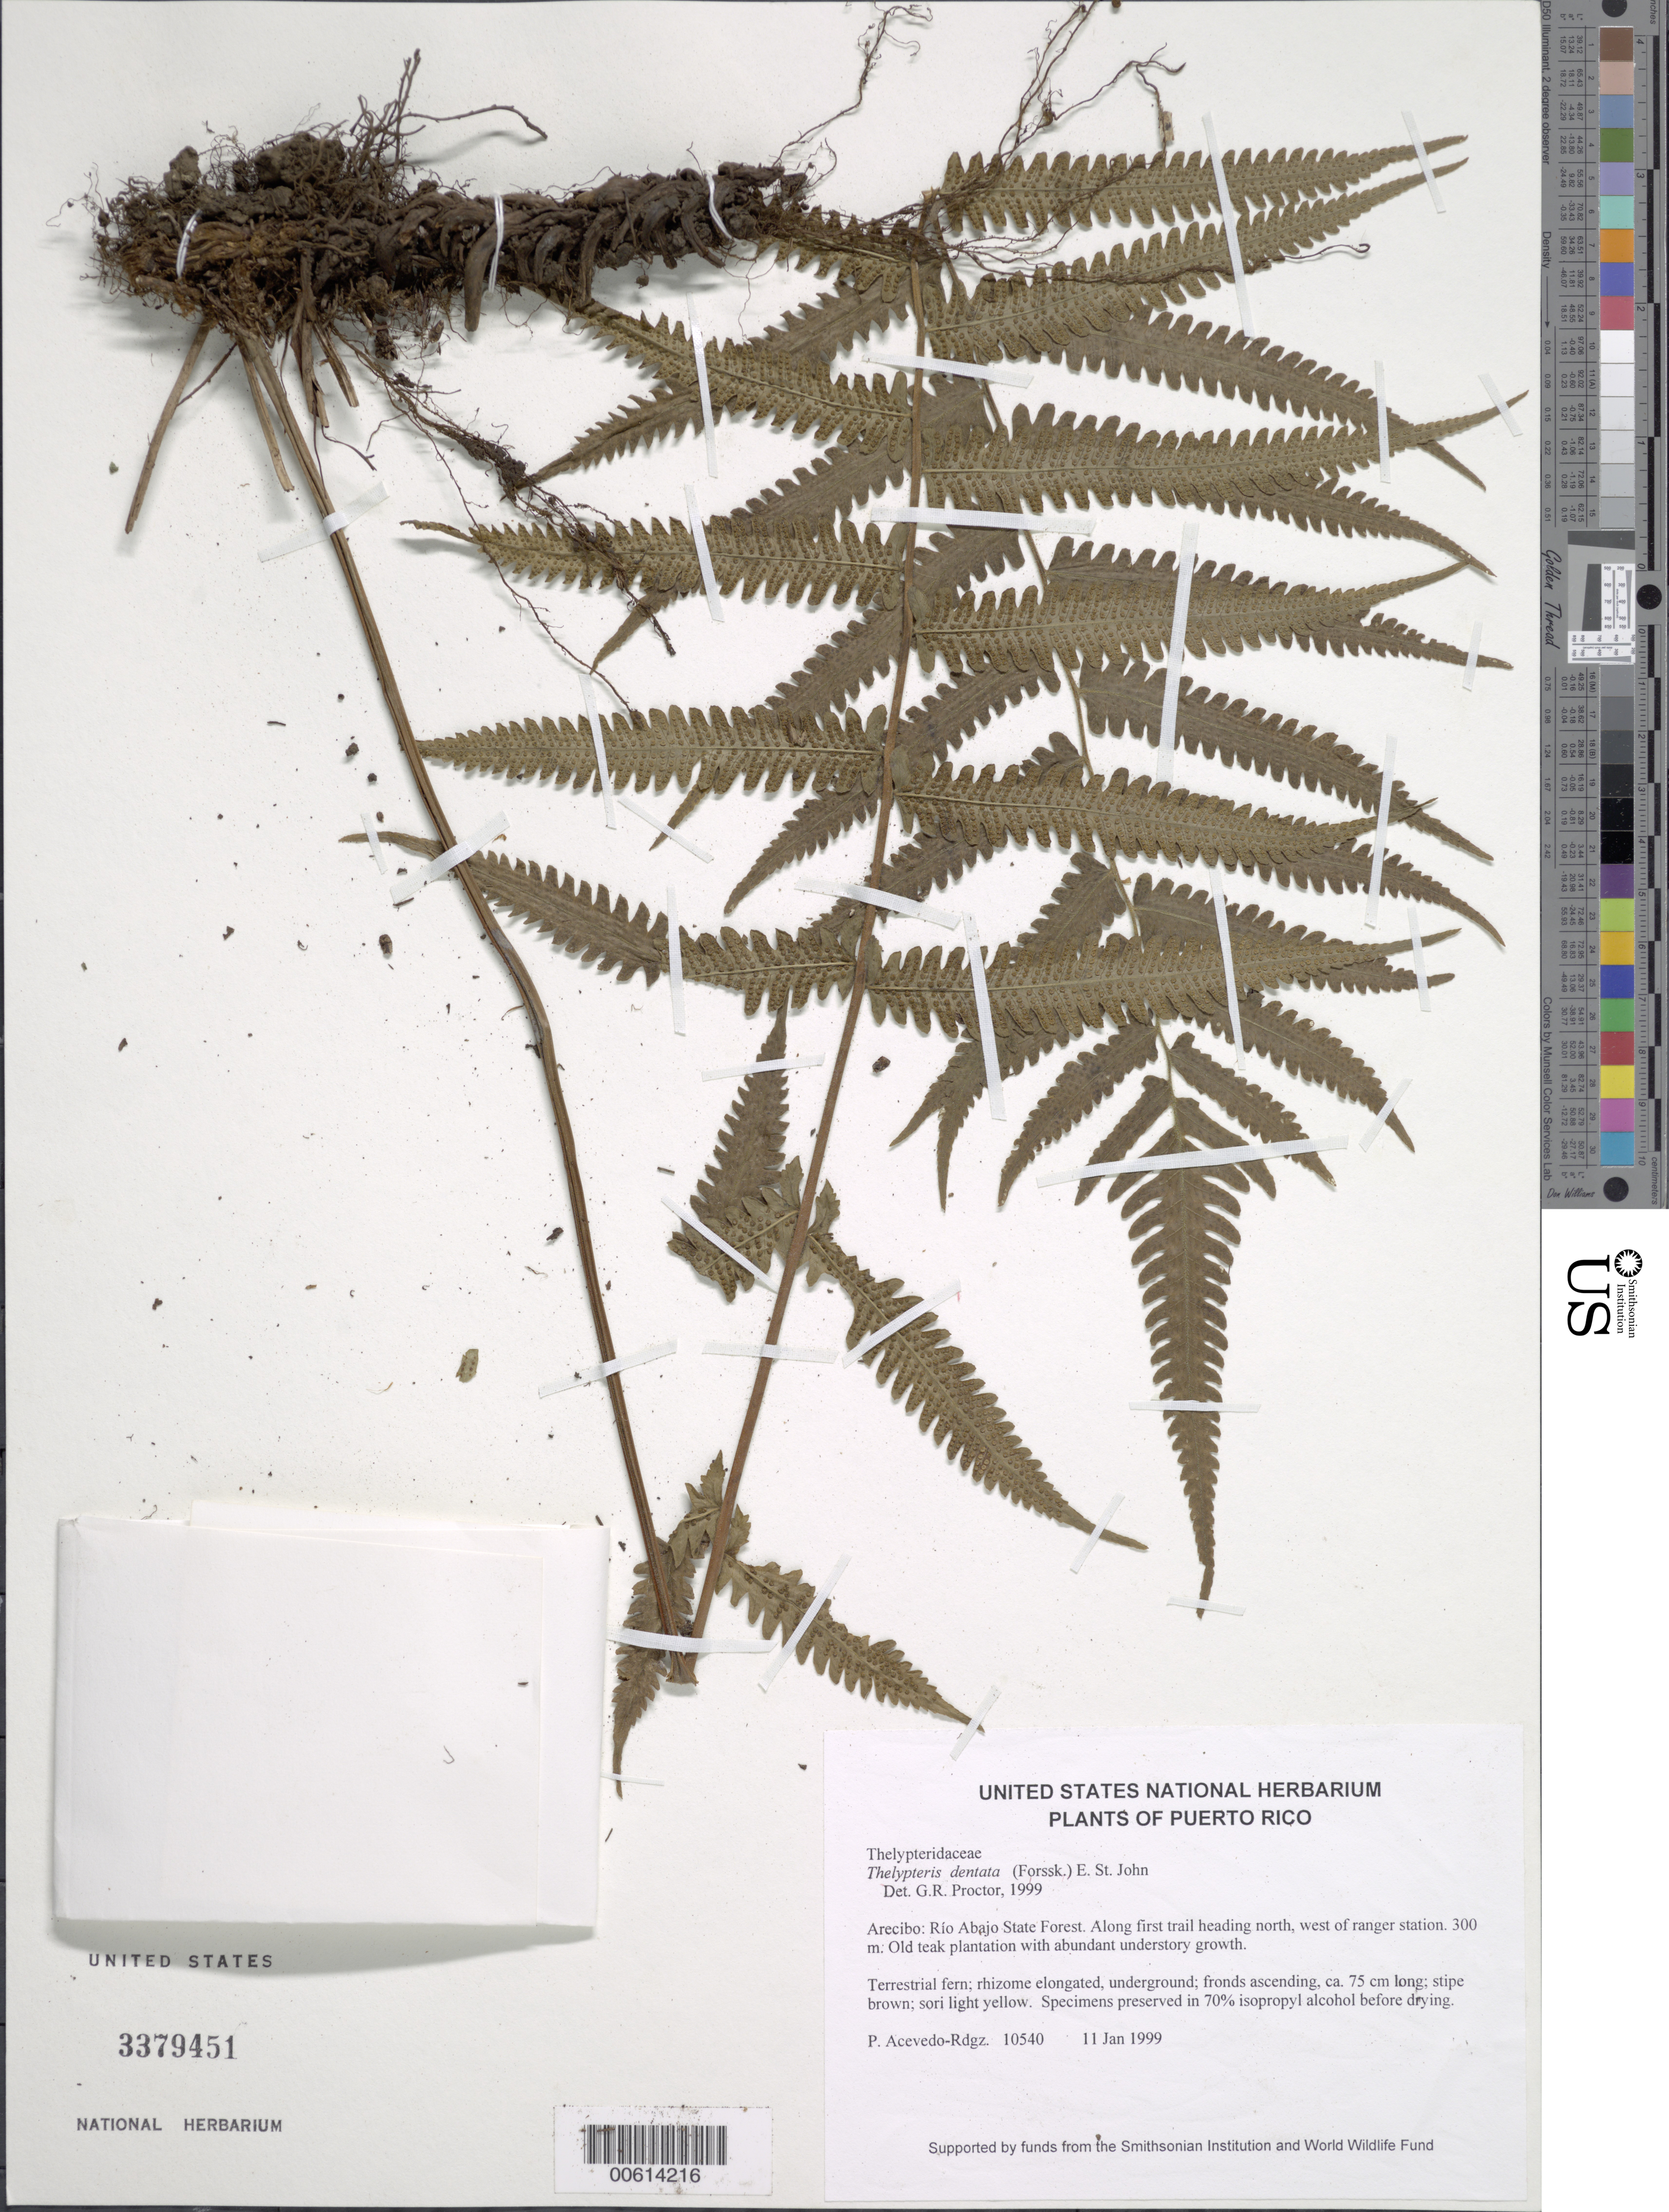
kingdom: Plantae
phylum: Tracheophyta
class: Polypodiopsida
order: Polypodiales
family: Thelypteridaceae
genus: Christella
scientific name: Christella dentata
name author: (Forssk.) Brownsey & Jermy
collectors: P. Acevedo-Rodr.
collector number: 10540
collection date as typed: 11 Jan 1999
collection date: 1999-01-11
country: Puerto Rico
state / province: Arecibo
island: Puerto Rico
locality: Arecibo; Río Abajo State Forest. Along first trail heading north, west of ranger station.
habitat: Old teak plantation with abundant understory growth.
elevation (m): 300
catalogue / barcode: US 3379451